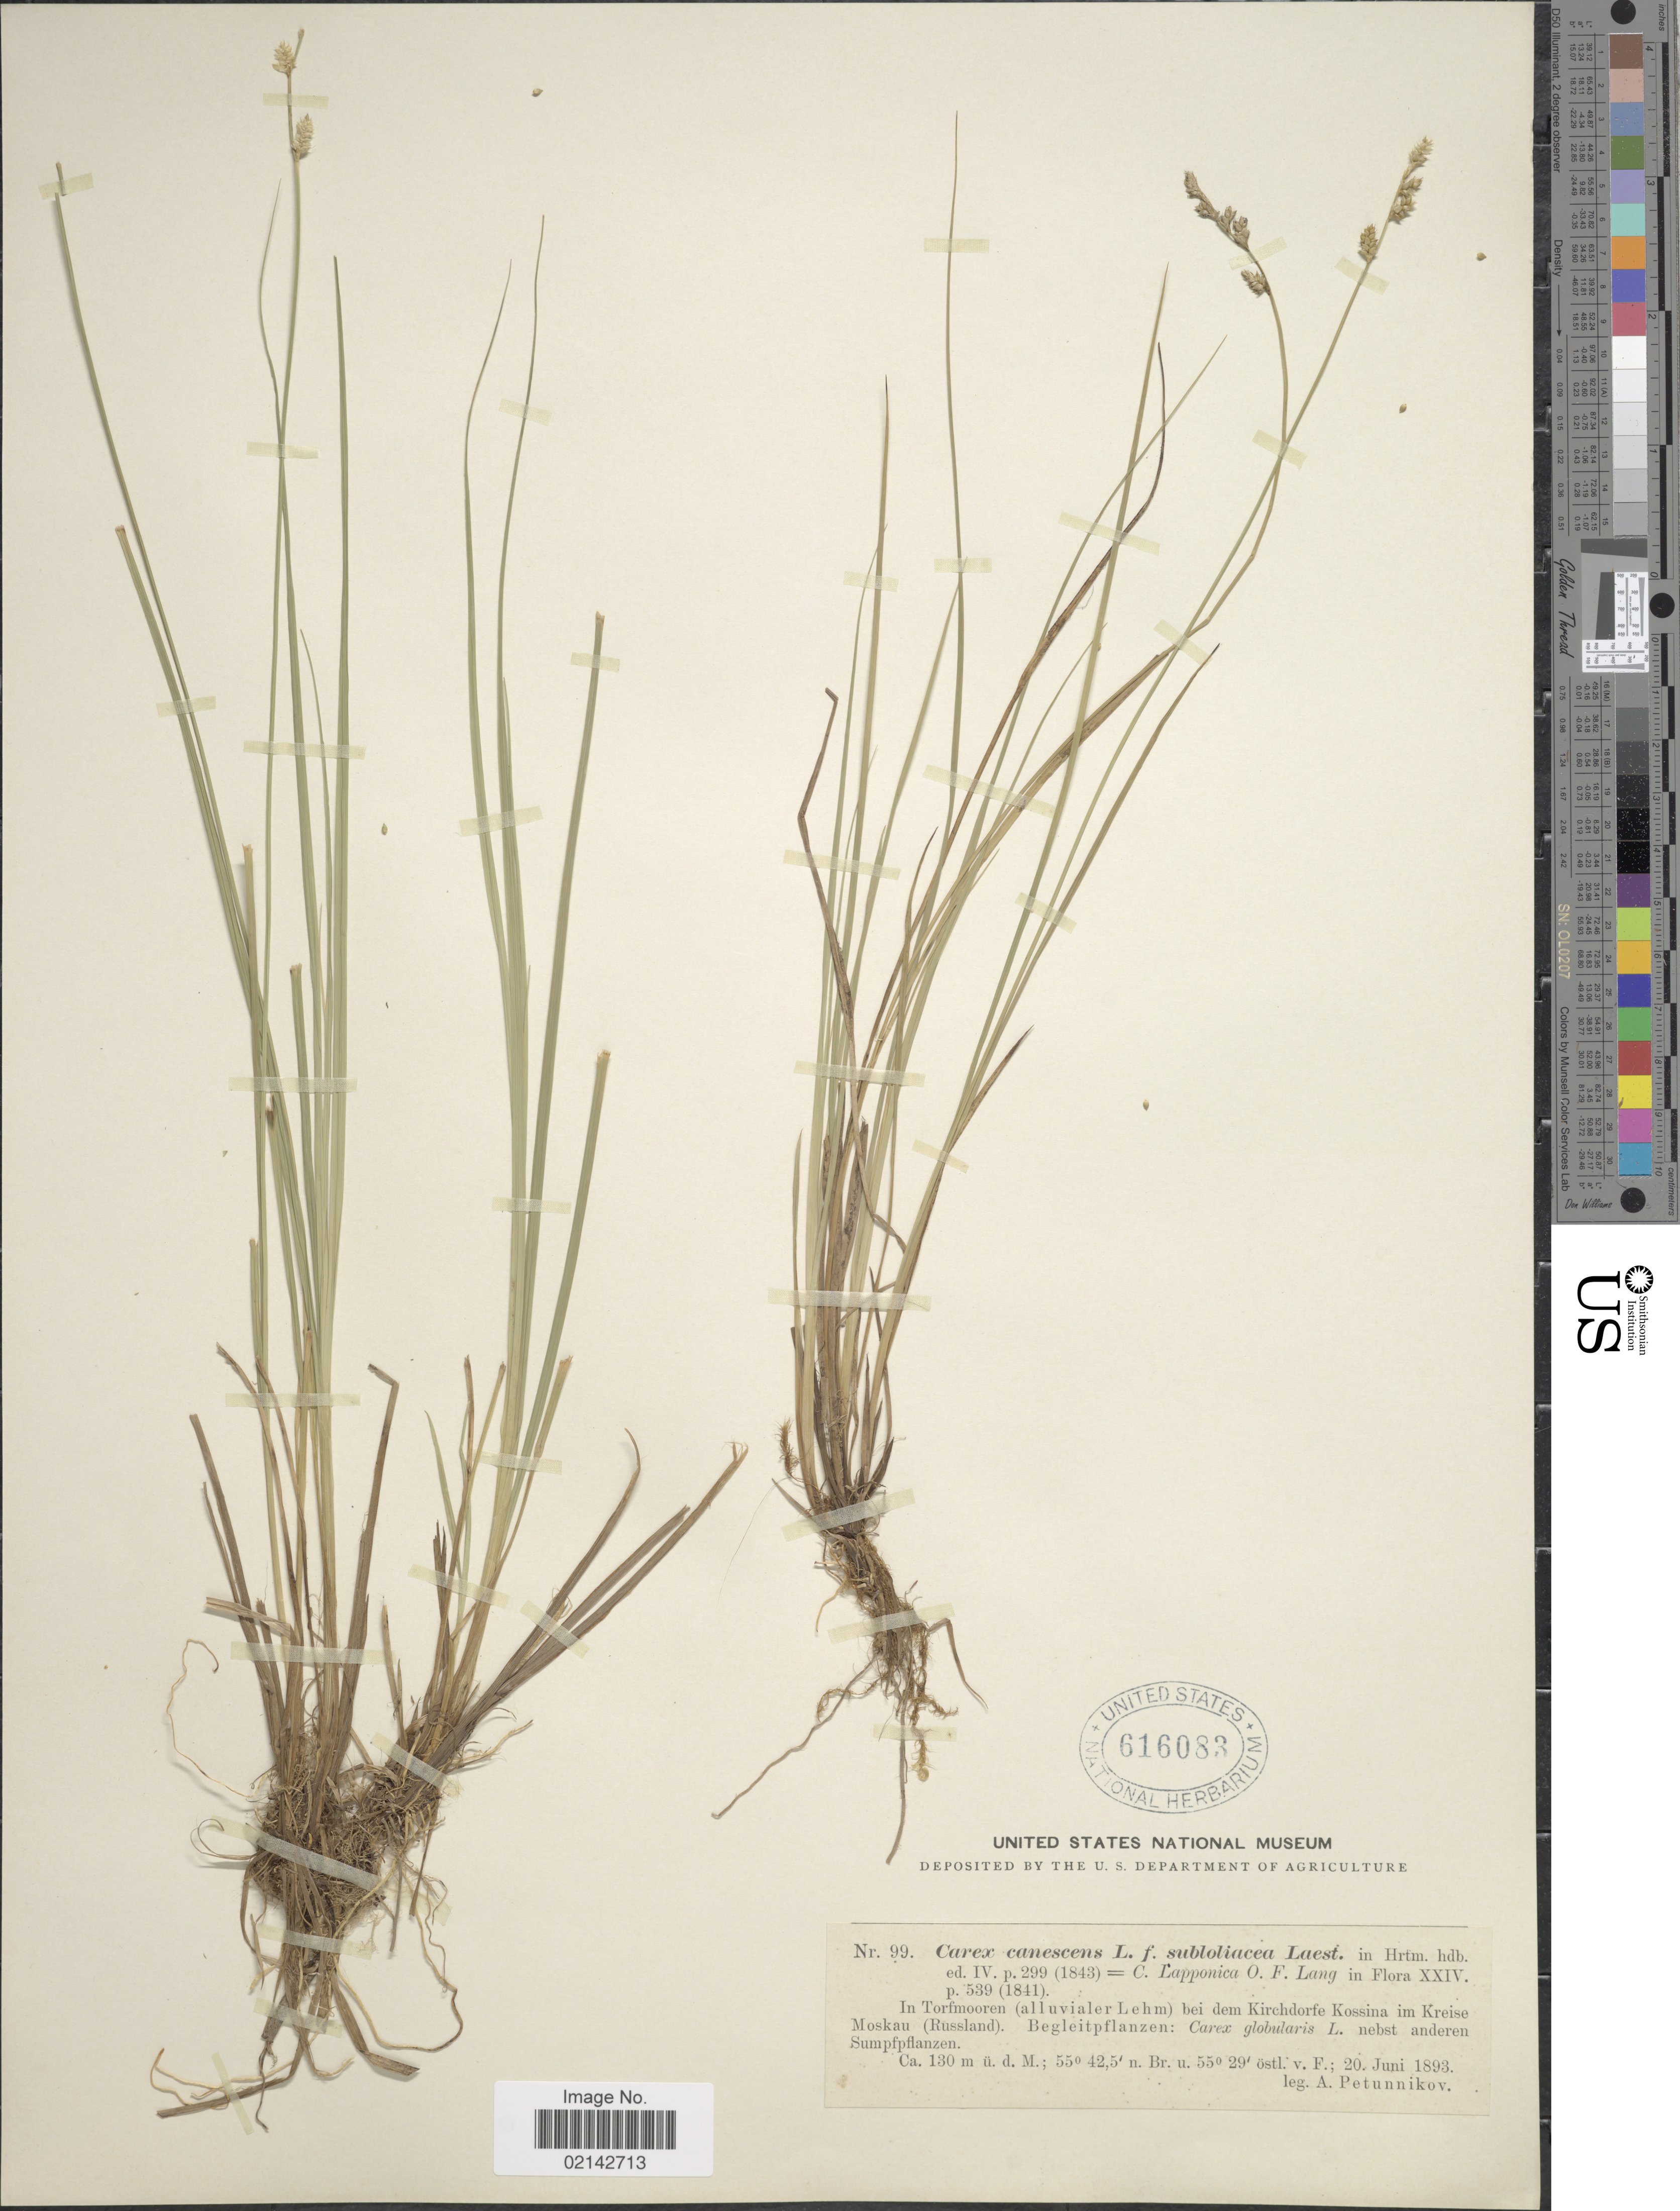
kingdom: Plantae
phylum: Tracheophyta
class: Liliopsida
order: Poales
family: Cyperaceae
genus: Carex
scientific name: Carex canescens var. canescens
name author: L.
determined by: Strong, Mark T., (BOT), Smithsonian Institution - National Museum of Natural History (UNITED STATES)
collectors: A. Petunnikov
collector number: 99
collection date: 1893-06-20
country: Russian Federation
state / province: Moscow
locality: In Torfmooren (alluvialer Lehm) bei dem Kirchdorfe Kossina im Kreise Moskau (Russland).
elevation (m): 130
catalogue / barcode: US 616083